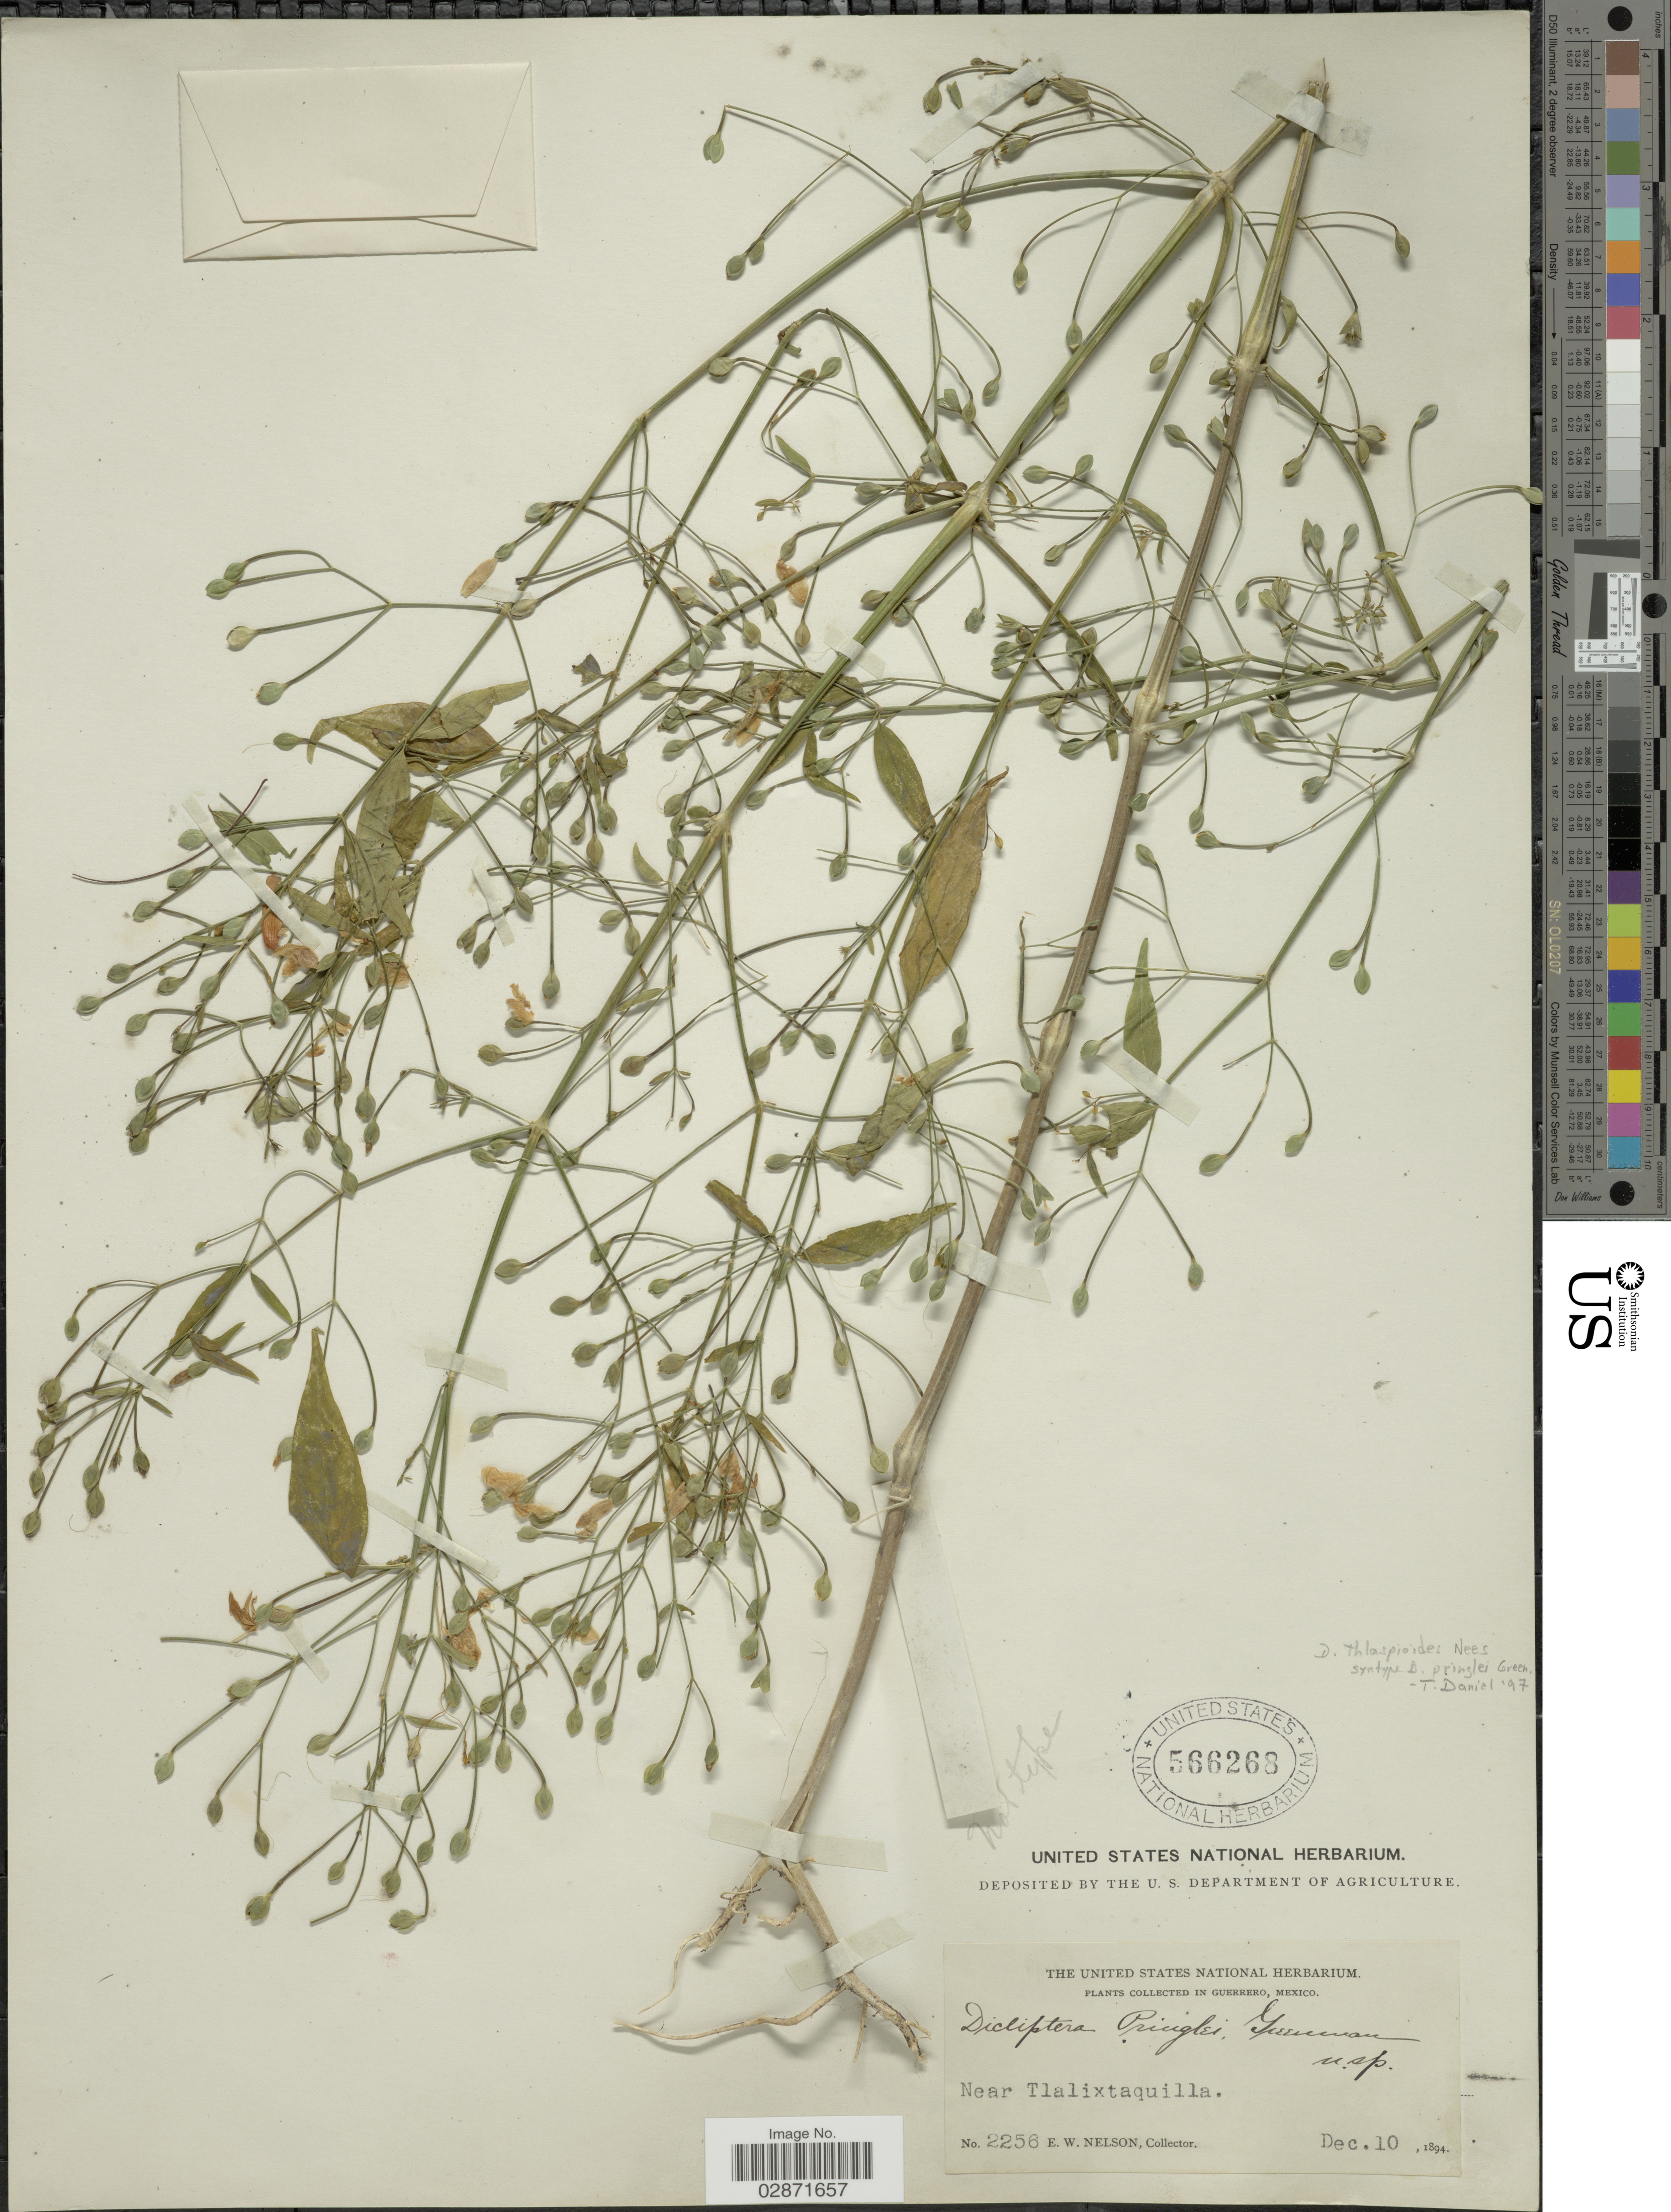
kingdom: Plantae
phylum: Tracheophyta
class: Magnoliopsida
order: Lamiales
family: Acanthaceae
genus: Dicliptera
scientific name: Dicliptera thlaspioides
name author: Nees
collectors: E. W. Nelson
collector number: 2256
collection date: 1894-12-10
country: Mexico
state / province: Guerrero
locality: Near Tlalixtaquilla.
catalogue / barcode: US 566268